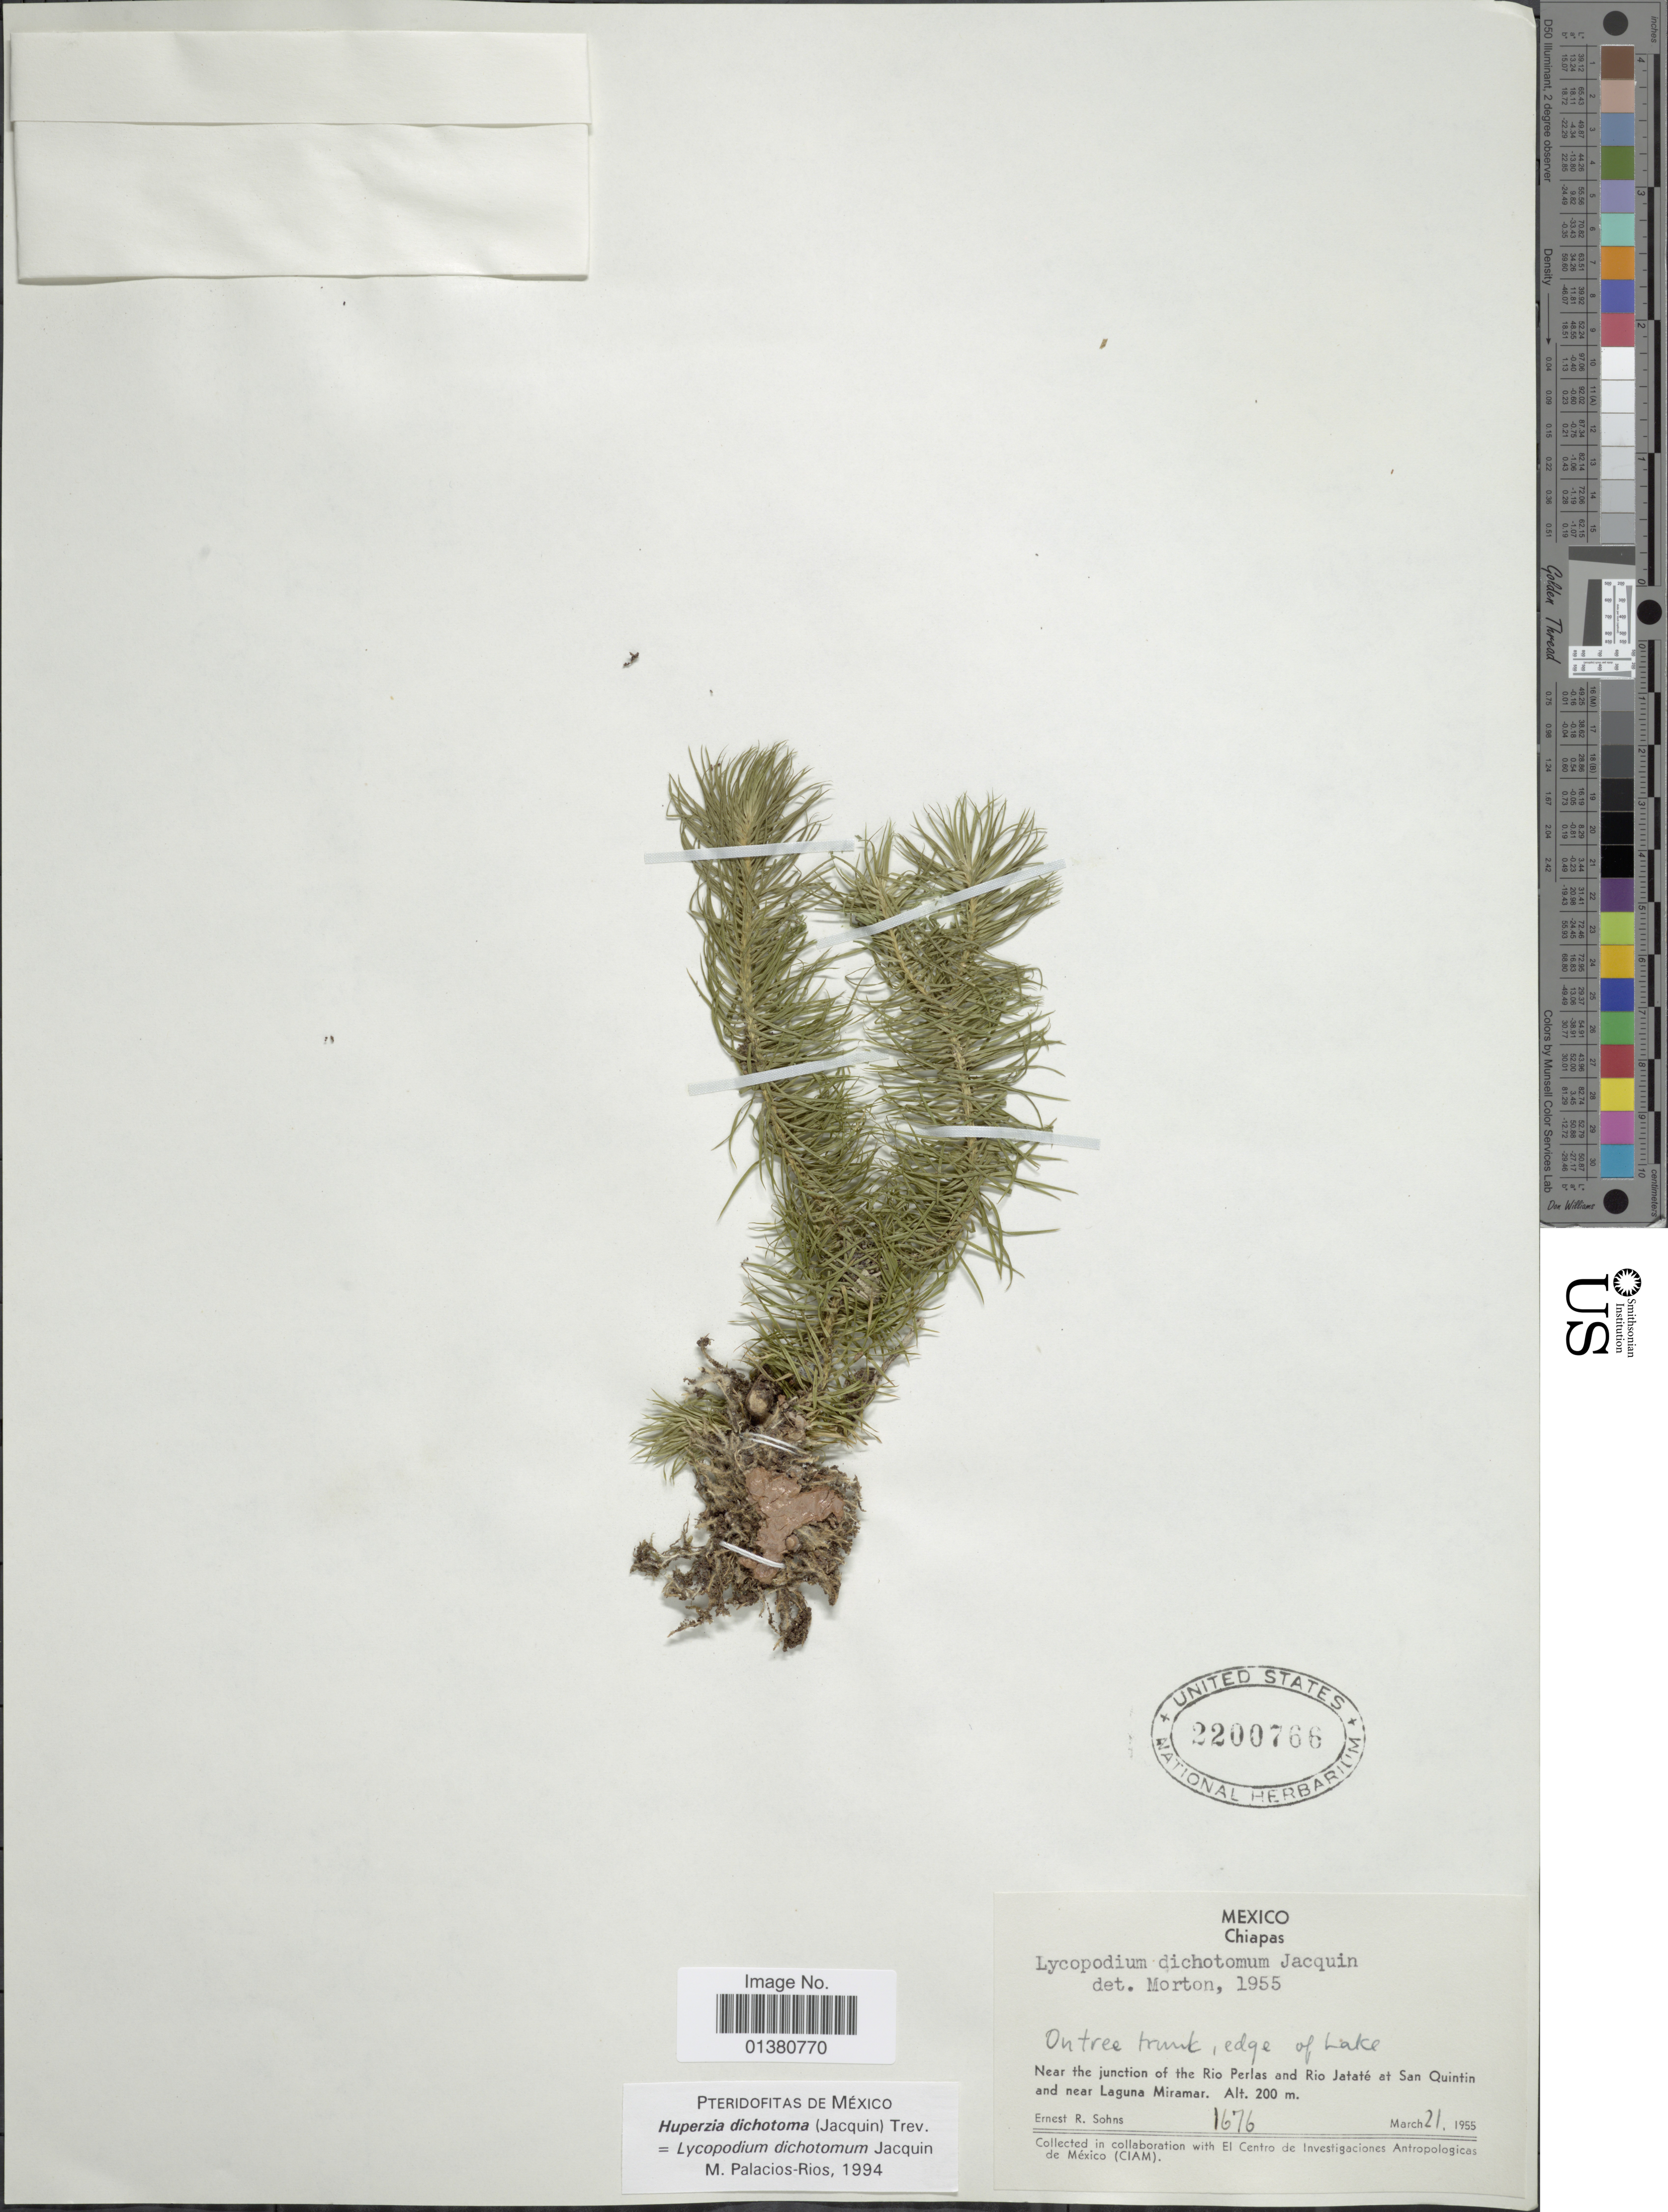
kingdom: Plantae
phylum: Tracheophyta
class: Lycopodiopsida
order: Lycopodiales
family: Lycopodiaceae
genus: Phlegmariurus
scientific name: Phlegmariurus dichotomus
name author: (Jacq.) W.H. Wagner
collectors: E. R. Sohns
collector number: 1676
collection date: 1955-03-21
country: Mexico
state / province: Chiapas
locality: On tree trunk, edge of lake, Near the junction of the Rio Perlas and Rio Jataté at San Quintin and near Laguna Miramar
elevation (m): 200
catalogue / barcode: US 2200766